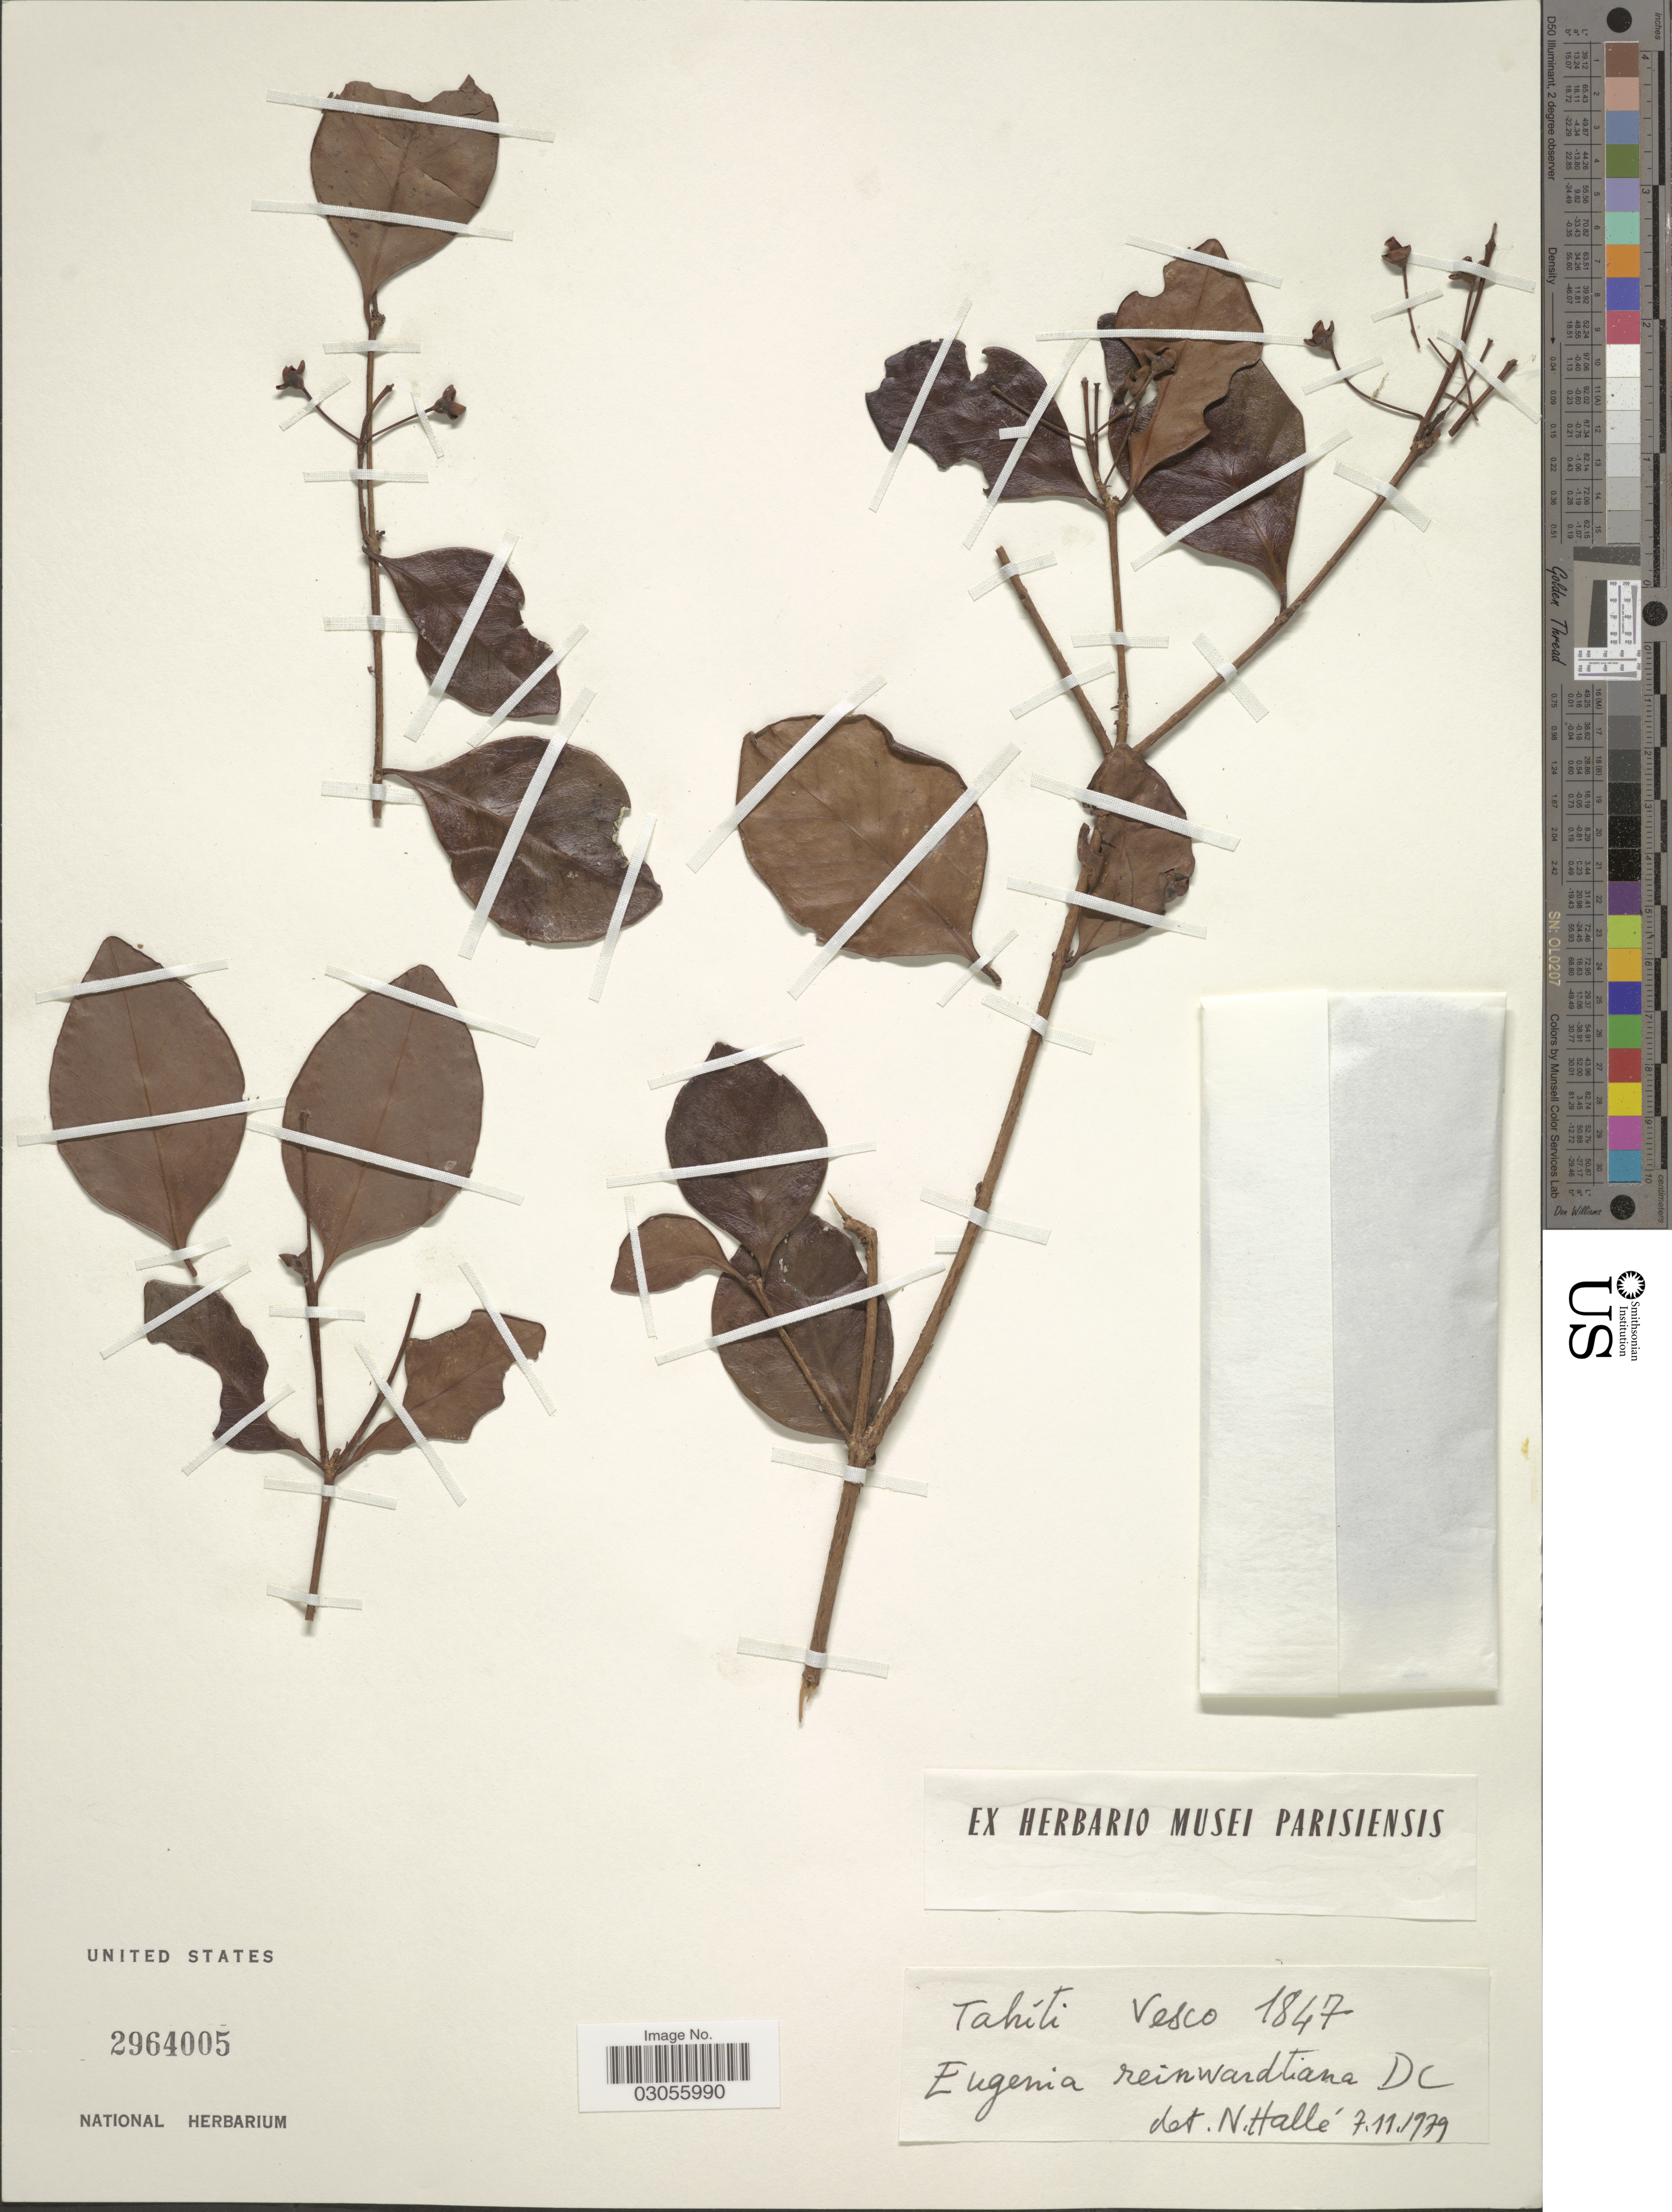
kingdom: Plantae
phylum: Tracheophyta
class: Magnoliopsida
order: Myrtales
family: Myrtaceae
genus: Eugenia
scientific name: Eugenia reinwardtiana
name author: (Blume) DC.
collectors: -. Vesco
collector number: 1847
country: French Polynesia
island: Tahiti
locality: Tahiti.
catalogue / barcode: US 2964005